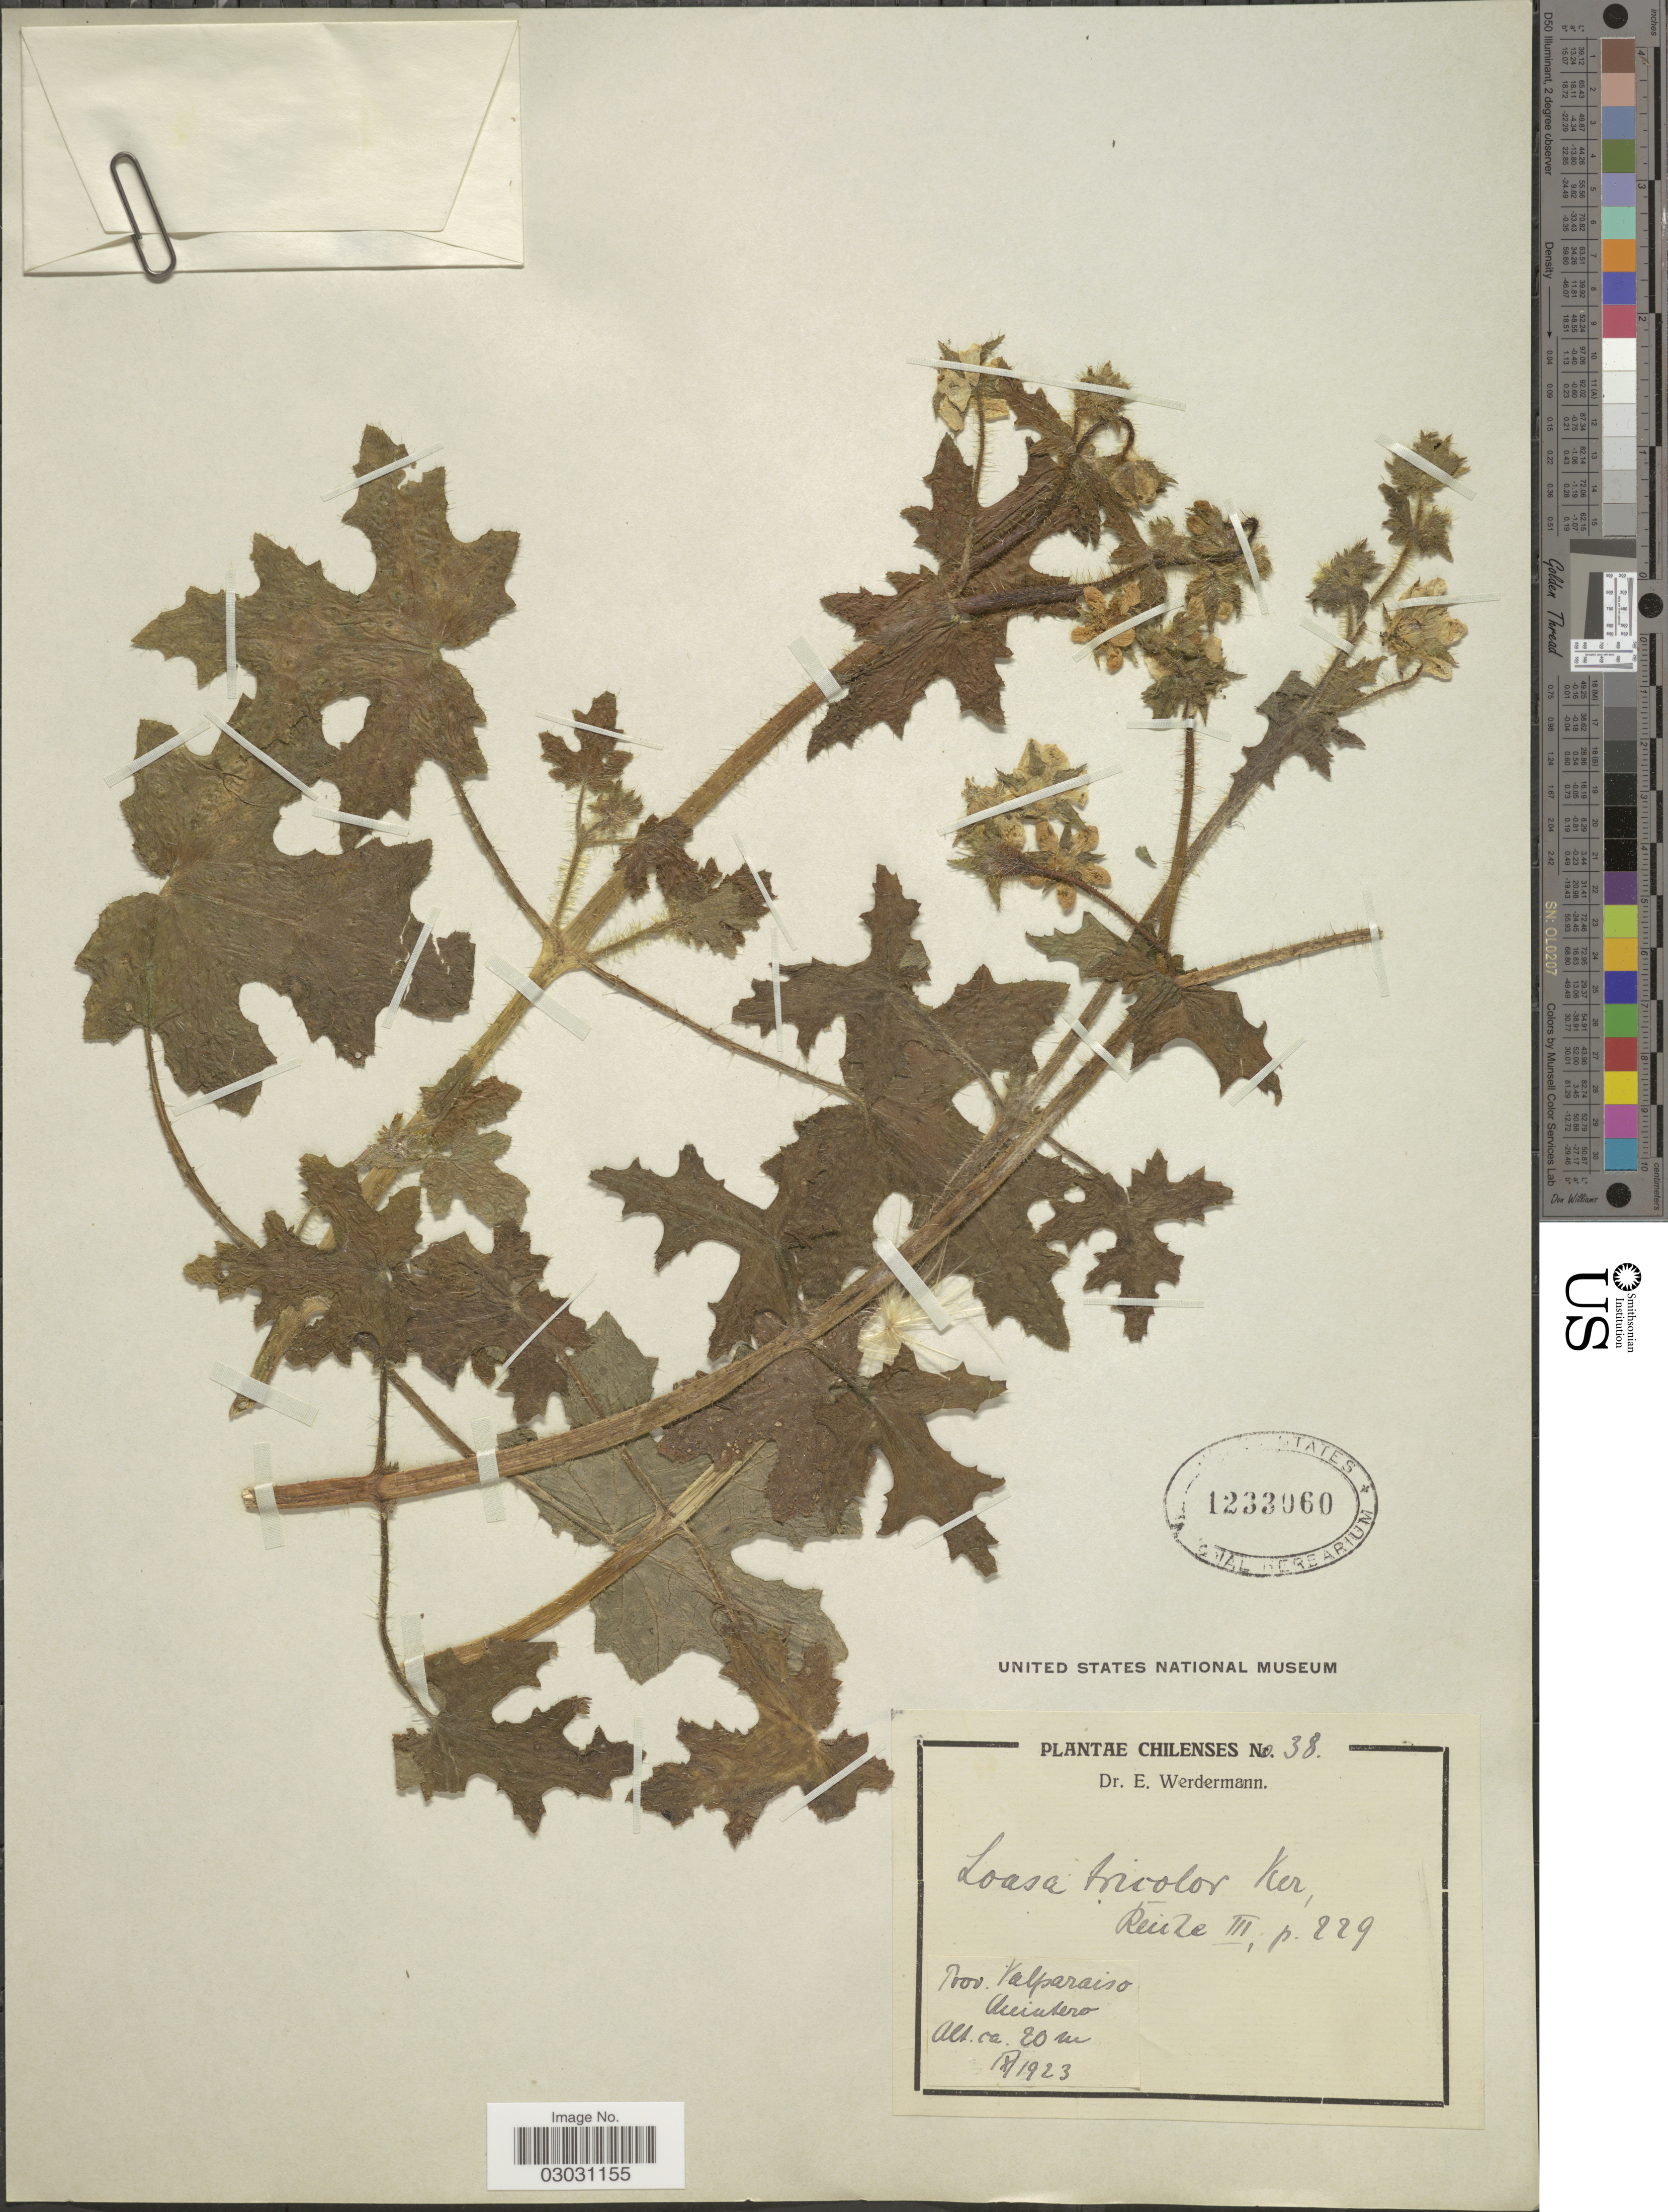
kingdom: Plantae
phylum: Tracheophyta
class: Magnoliopsida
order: Cornales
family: Loasaceae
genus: Loasa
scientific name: Loasa tricolor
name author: Ker Gawl.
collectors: E. Werdermann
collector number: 38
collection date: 1923-09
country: Chile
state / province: Valparaíso (V)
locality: Quintero.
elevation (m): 20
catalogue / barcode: US 1233060